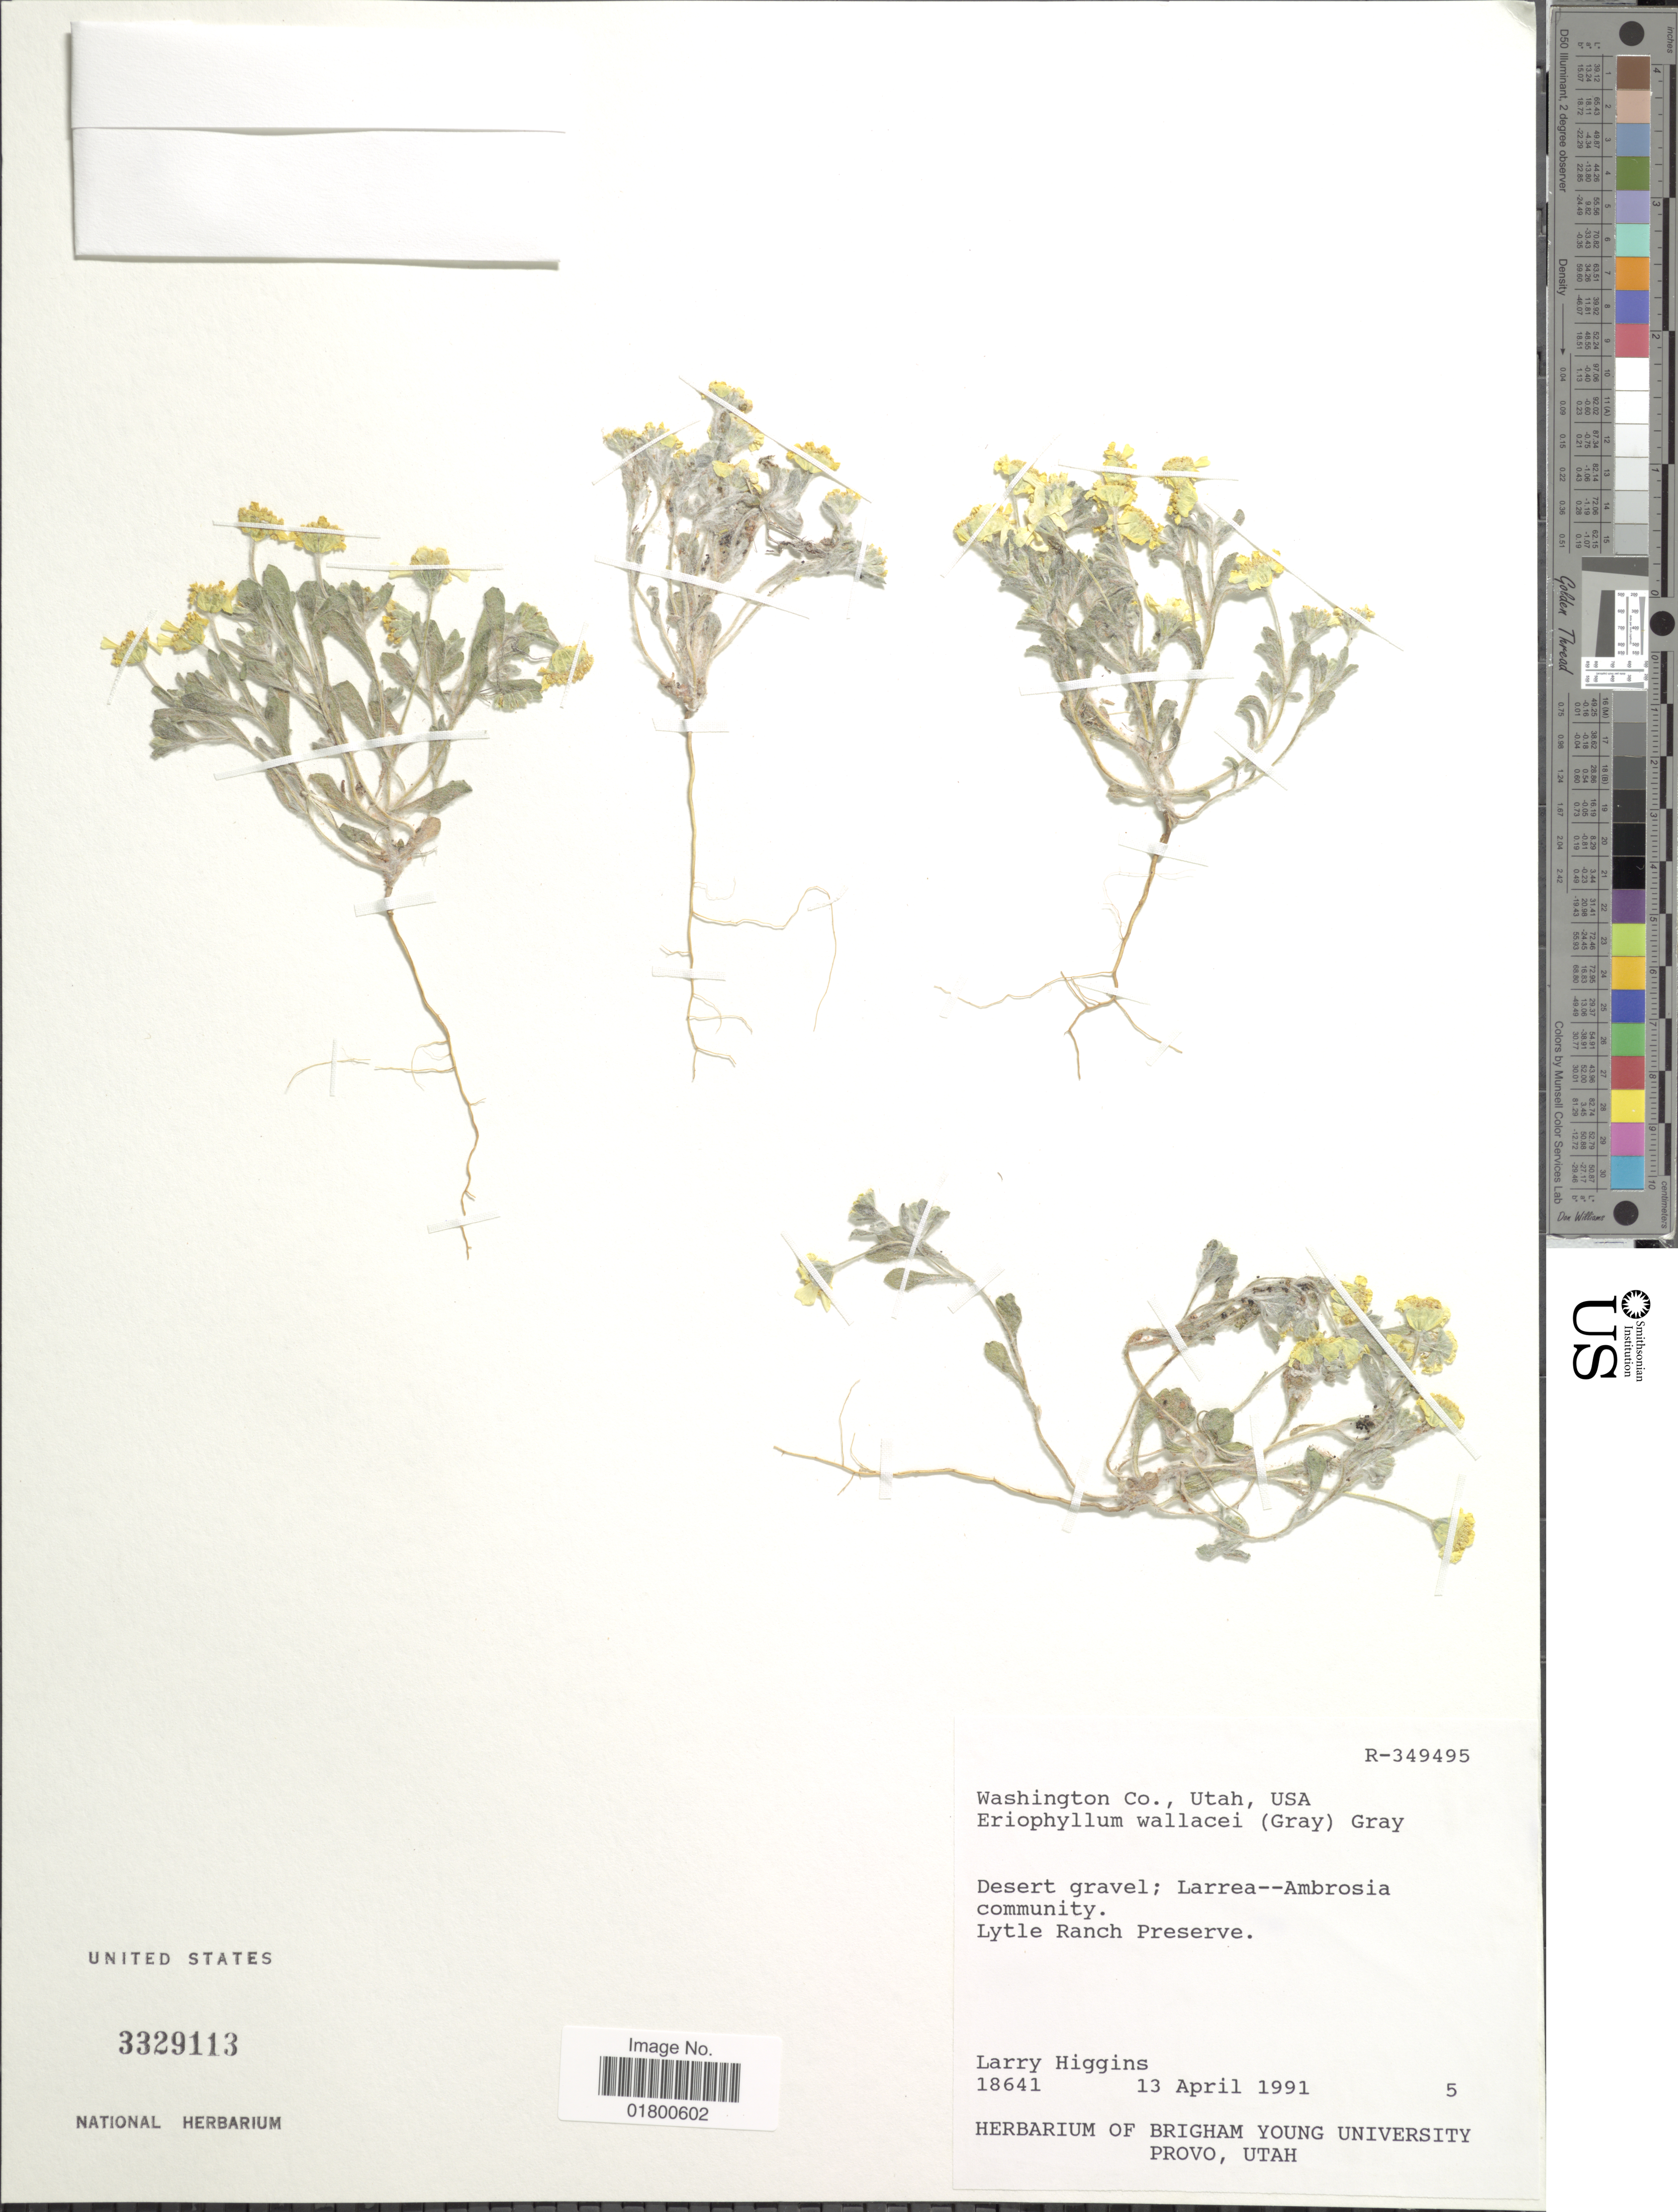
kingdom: Plantae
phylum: Tracheophyta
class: Magnoliopsida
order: Asterales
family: Asteraceae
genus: Eriophyllum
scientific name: Eriophyllum wallacei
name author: (A. Gray) A. Gray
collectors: L. Higgins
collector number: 18641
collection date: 1991-04-13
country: United States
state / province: Utah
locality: Washington Co., Utah, USA, Desert gravel, Lytle Ranch Preserve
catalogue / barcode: US 3329113